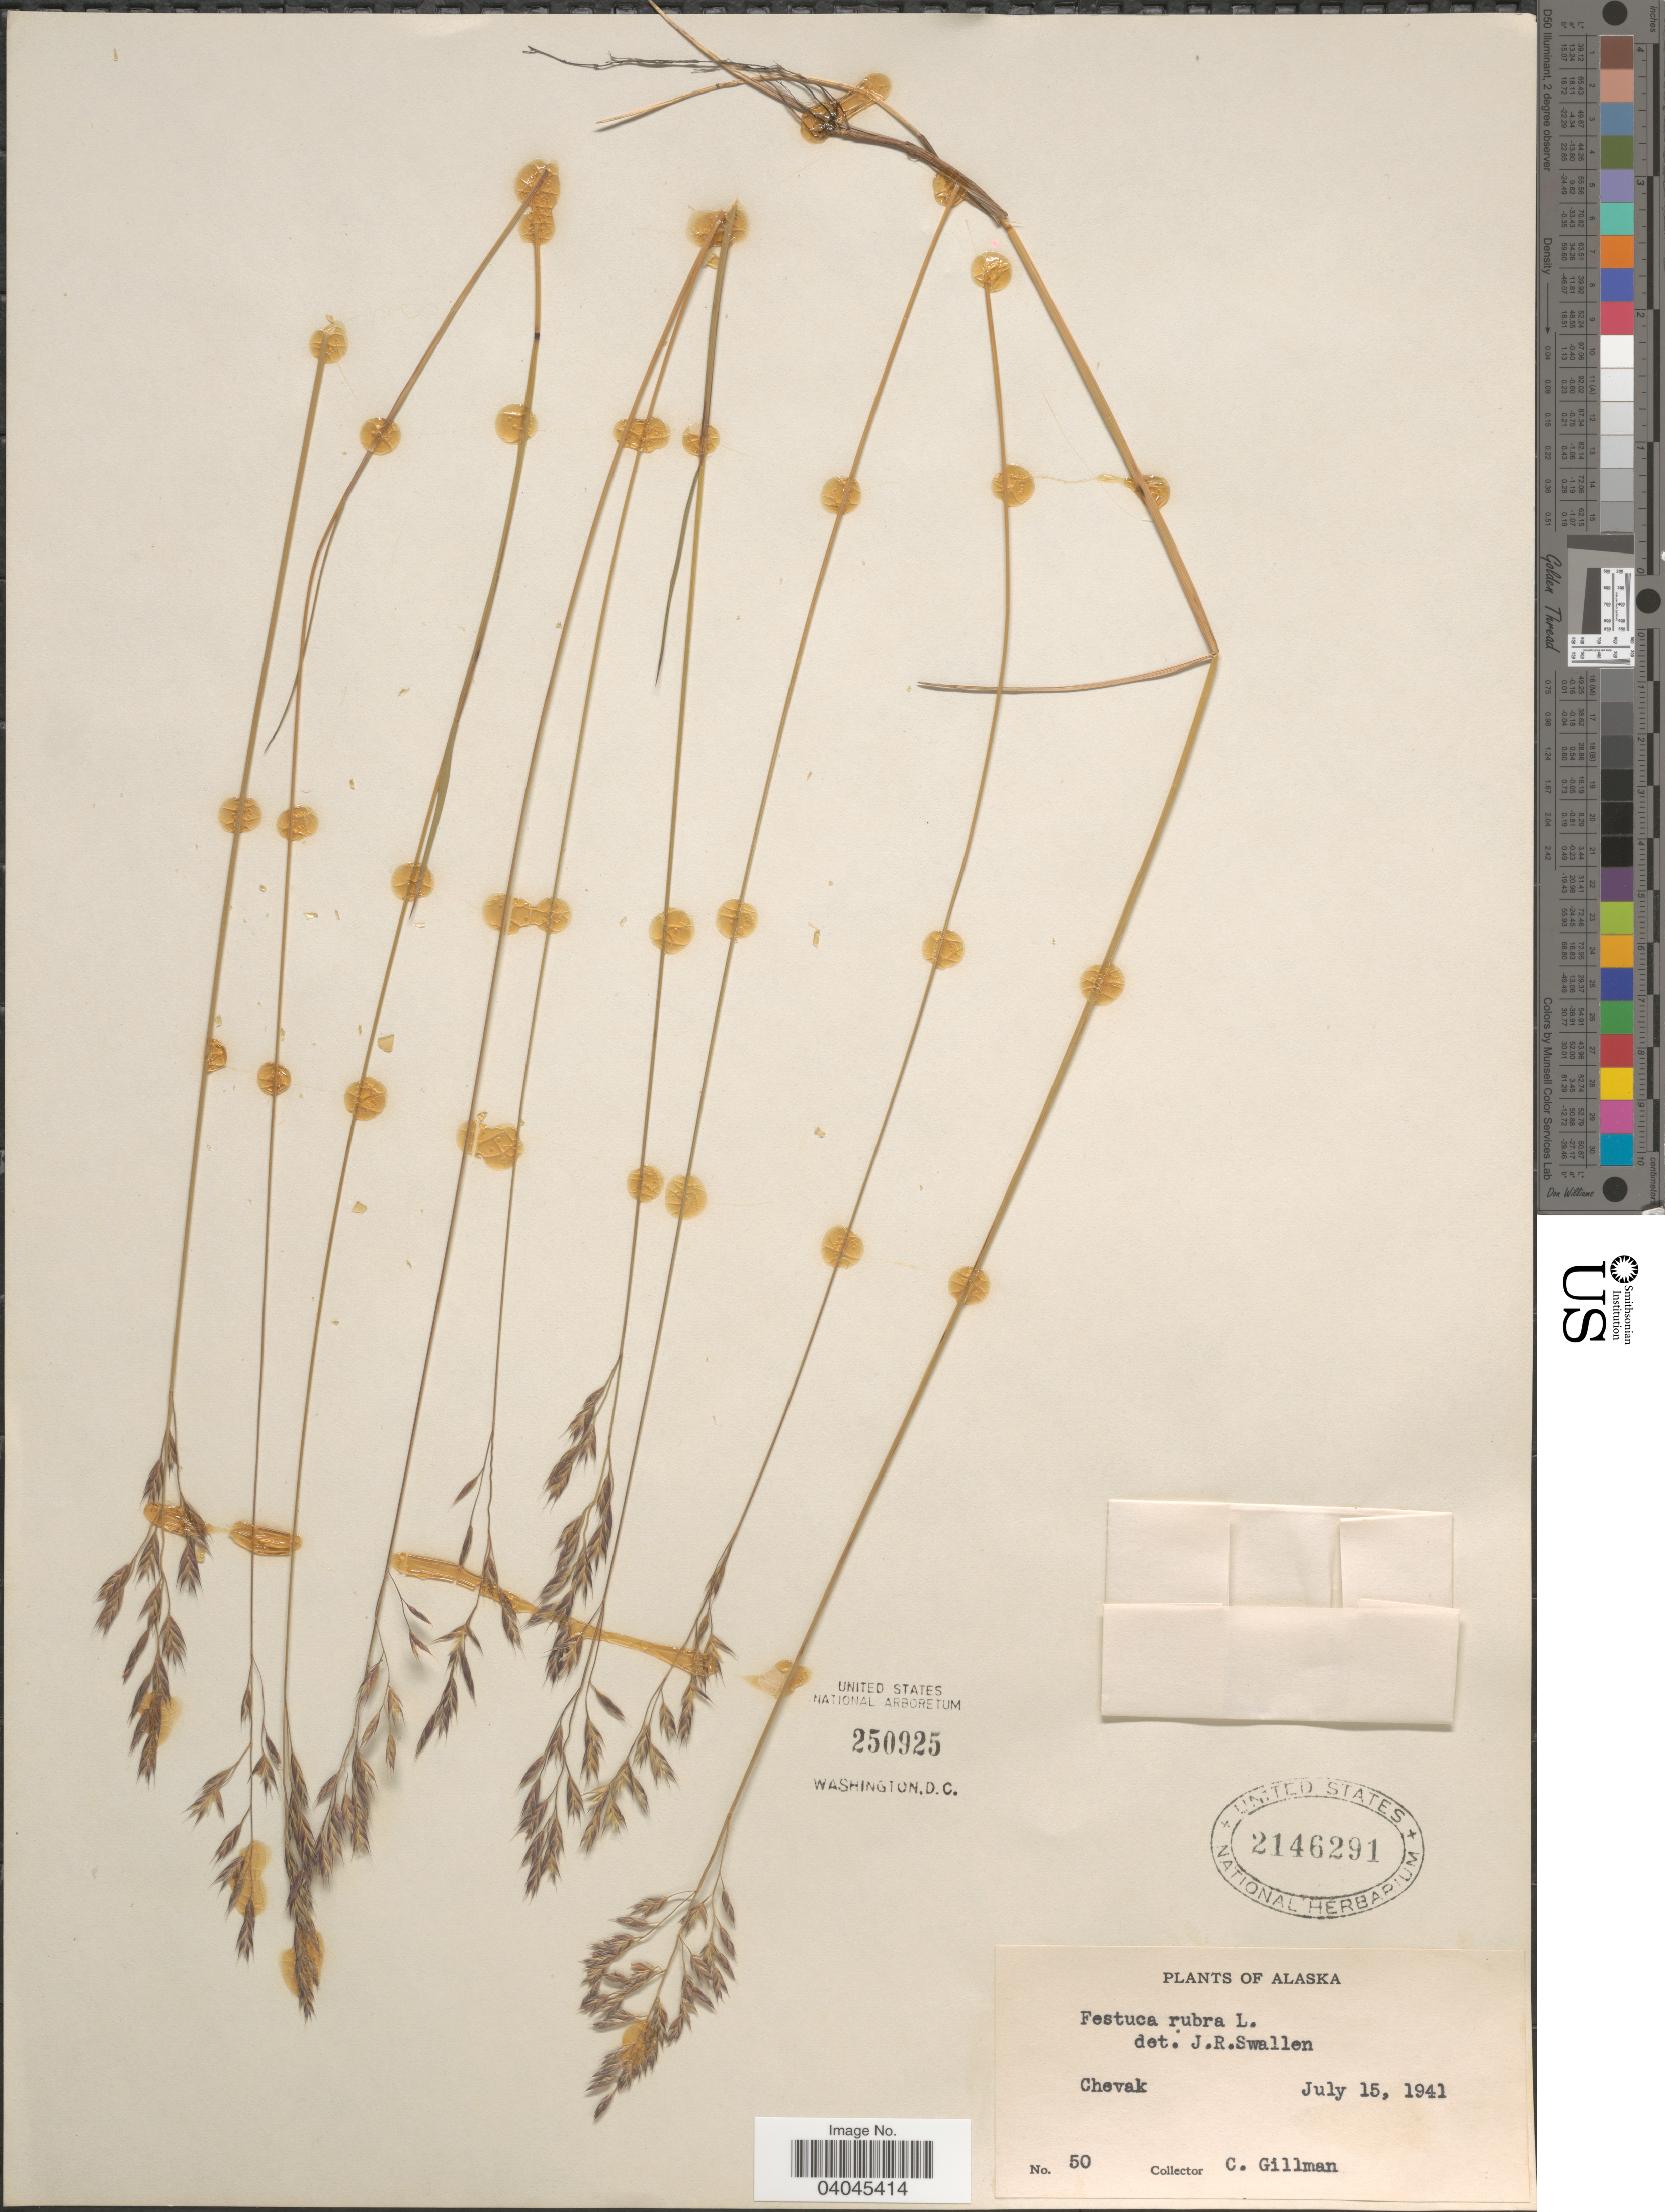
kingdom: Plantae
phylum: Tracheophyta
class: Liliopsida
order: Poales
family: Poaceae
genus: Festuca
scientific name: Festuca rubra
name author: L.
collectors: C. Gillman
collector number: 50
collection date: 1941-07-15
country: United States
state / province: Alaska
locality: Chevak.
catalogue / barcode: US 2146291